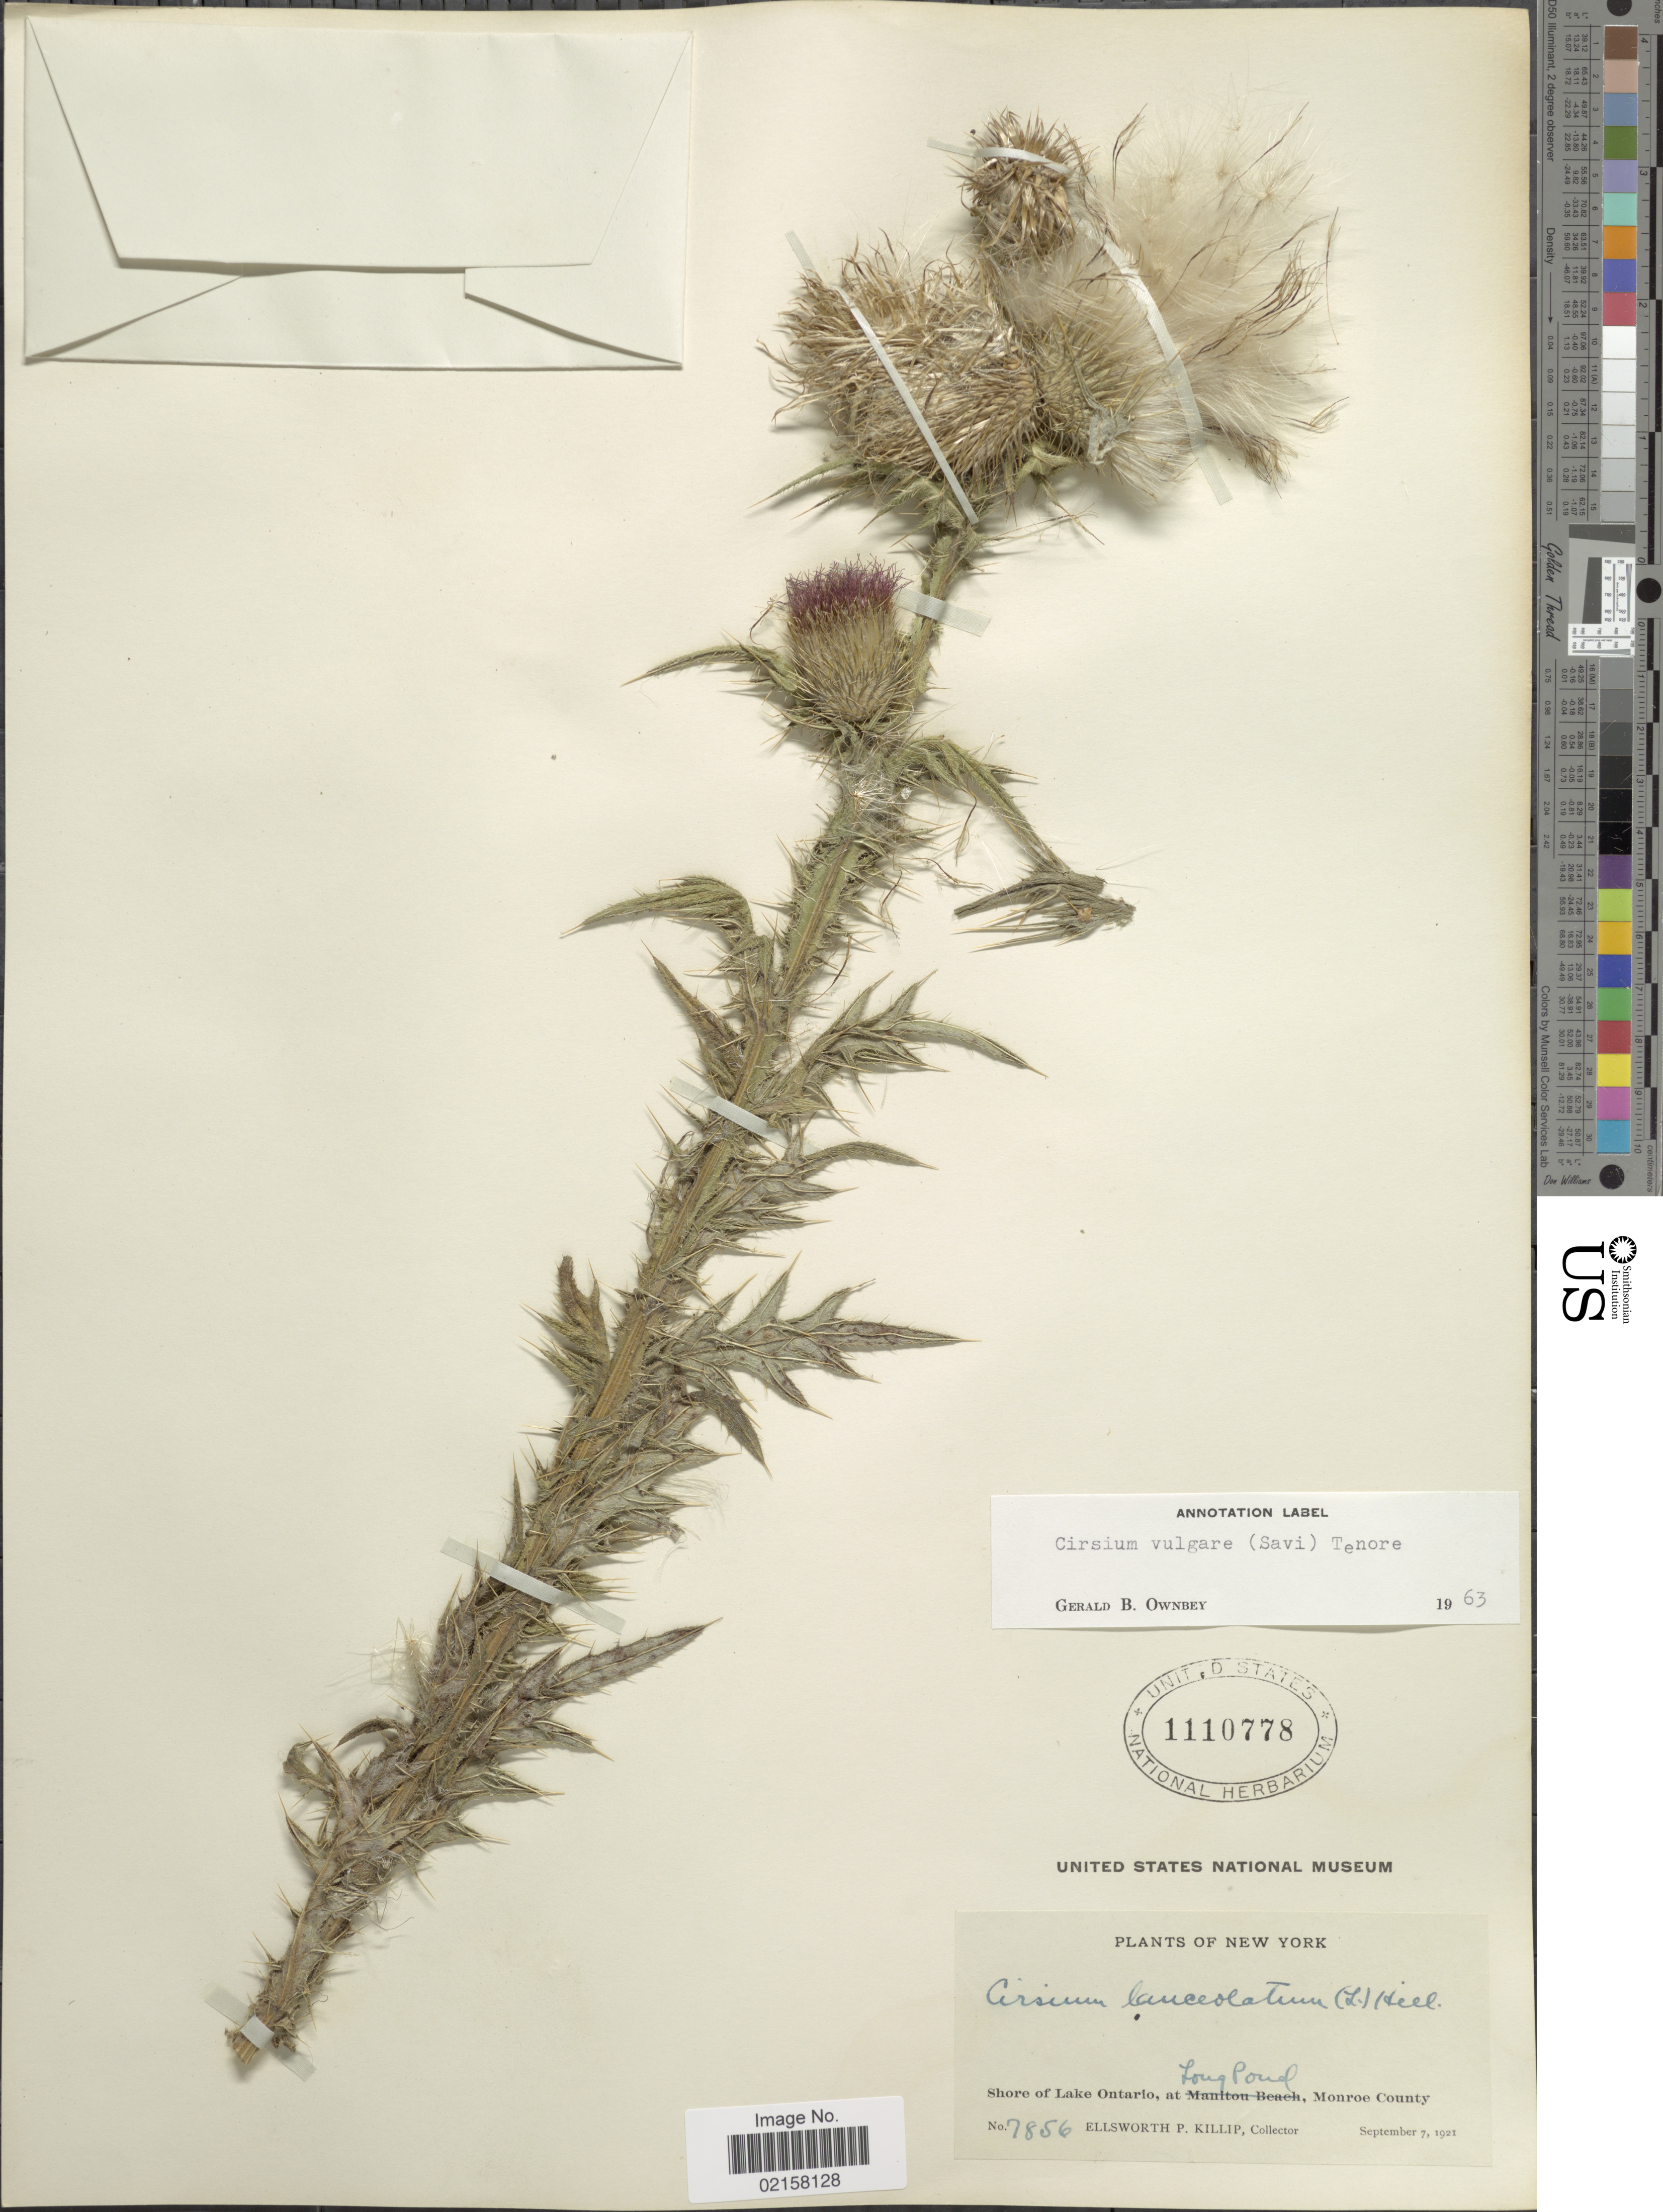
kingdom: Plantae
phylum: Tracheophyta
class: Magnoliopsida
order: Asterales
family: Asteraceae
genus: Cirsium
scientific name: Cirsium vulgare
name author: (Savi) Ten.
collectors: E. P. Killip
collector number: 7856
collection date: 1921-09-07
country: United States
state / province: New York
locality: Shore of Lake Ontario, at Long Pond, Monroe County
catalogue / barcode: US 1110778